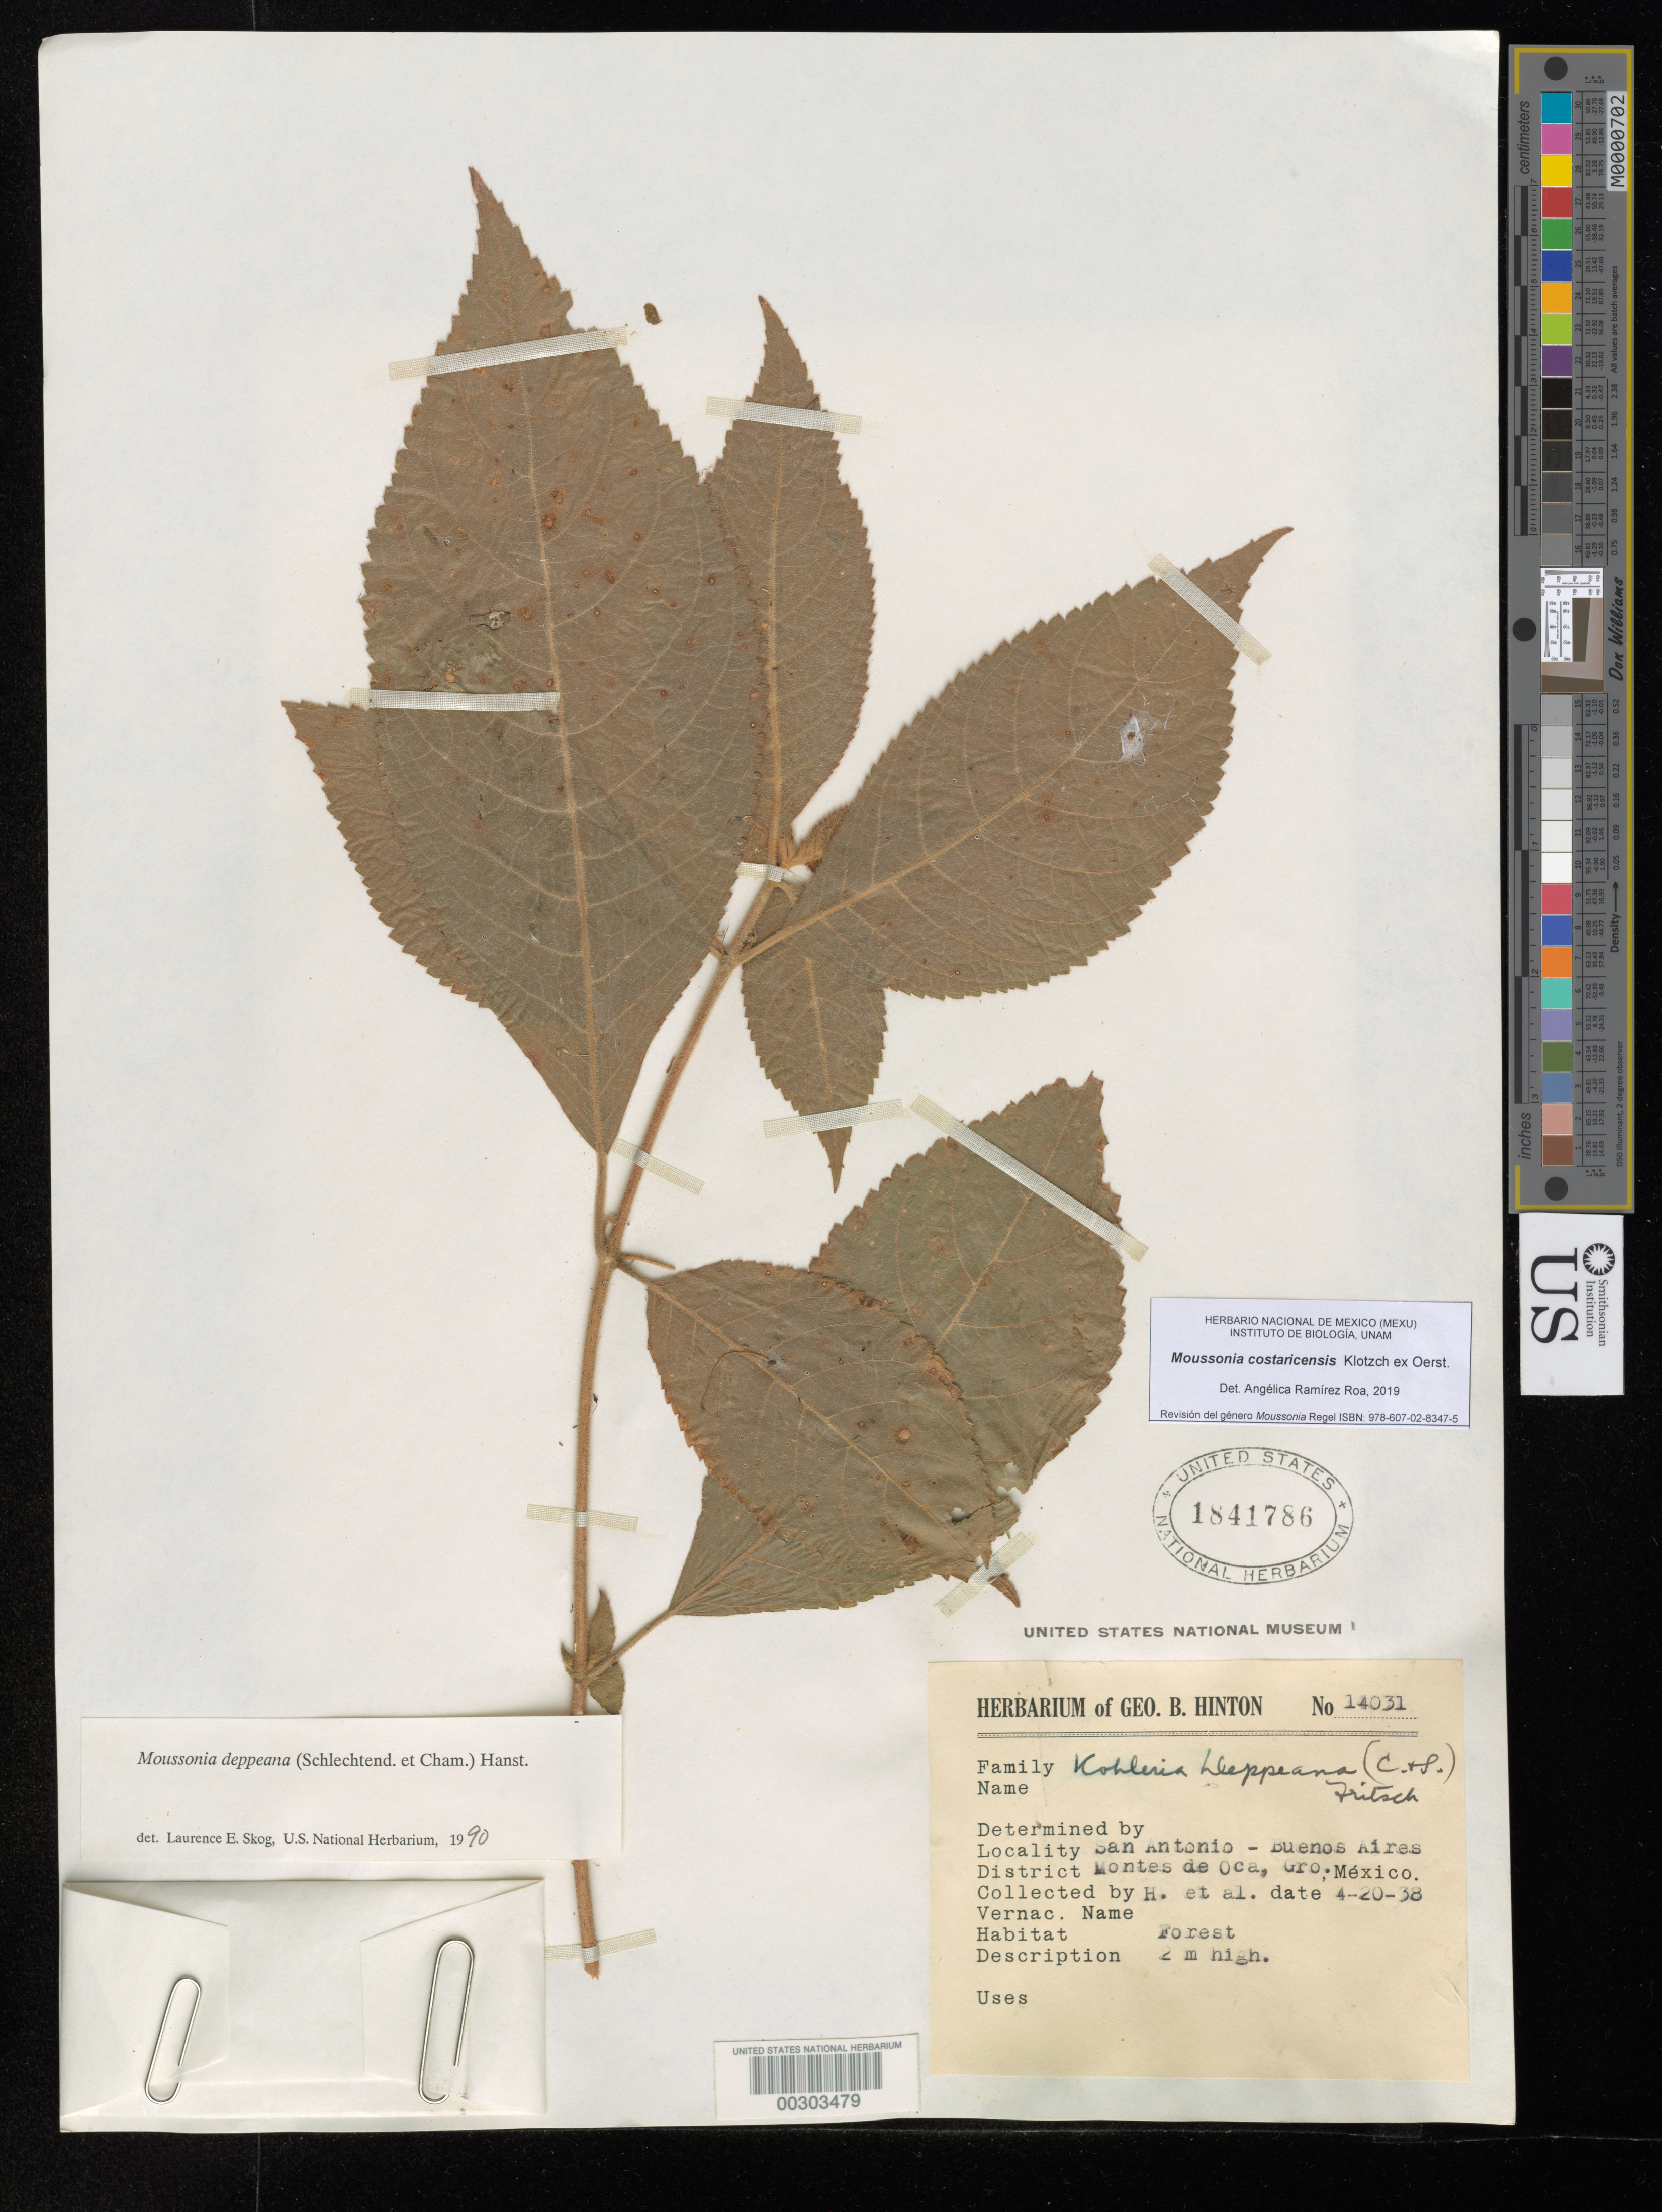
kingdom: Plantae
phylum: Tracheophyta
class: Magnoliopsida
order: Lamiales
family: Gesneriaceae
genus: Moussonia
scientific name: Moussonia costaricensis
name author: Klotzsch ex Oerst.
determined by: Ramírez-Roa, A.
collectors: G. B. Hinton & et al.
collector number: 14031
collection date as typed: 20 Apr 1938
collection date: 1938-04-20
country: Mexico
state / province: Guerrero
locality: Montes de Oca dist., San Antonio - Buenos Aires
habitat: Forest.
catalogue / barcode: US 1841786